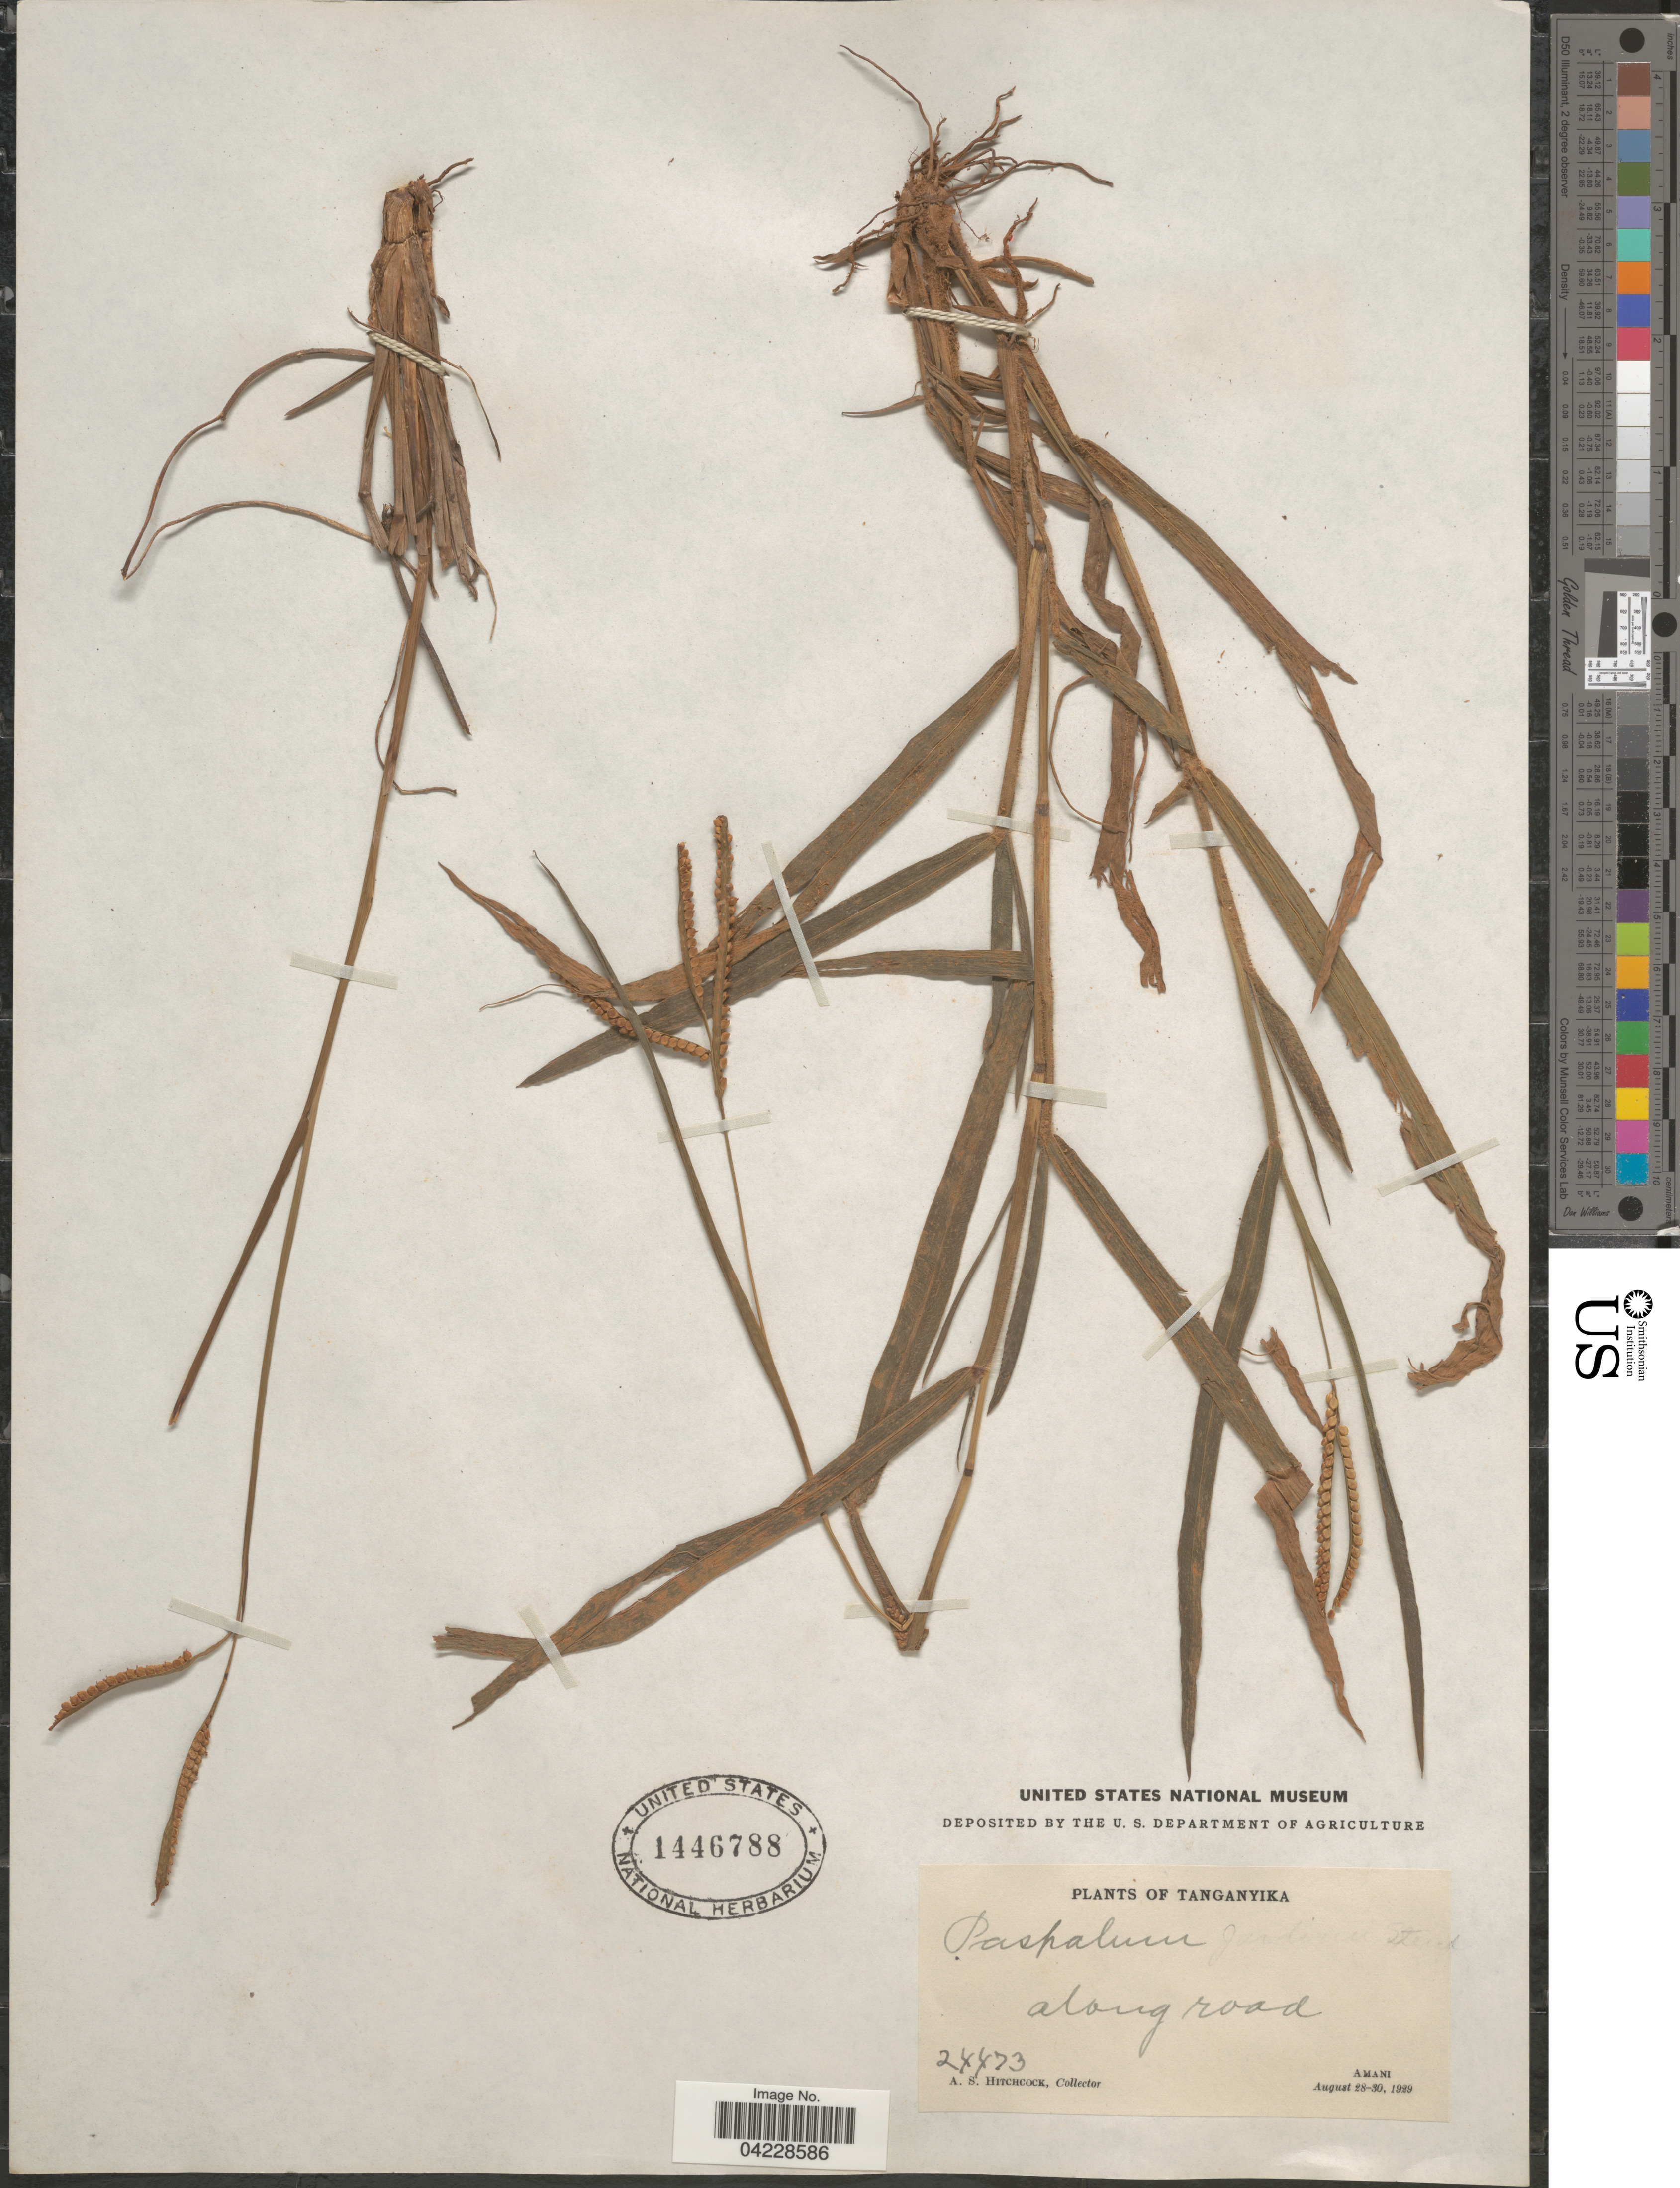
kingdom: Plantae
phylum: Tracheophyta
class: Liliopsida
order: Poales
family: Poaceae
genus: Paspalum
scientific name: Paspalum scrobiculatum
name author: L.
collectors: A. S. Hitchcock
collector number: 24473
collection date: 1929-08-28/1929-08-30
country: Tanzania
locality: Tanganyika. Along road. Amani.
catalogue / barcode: US 1446788